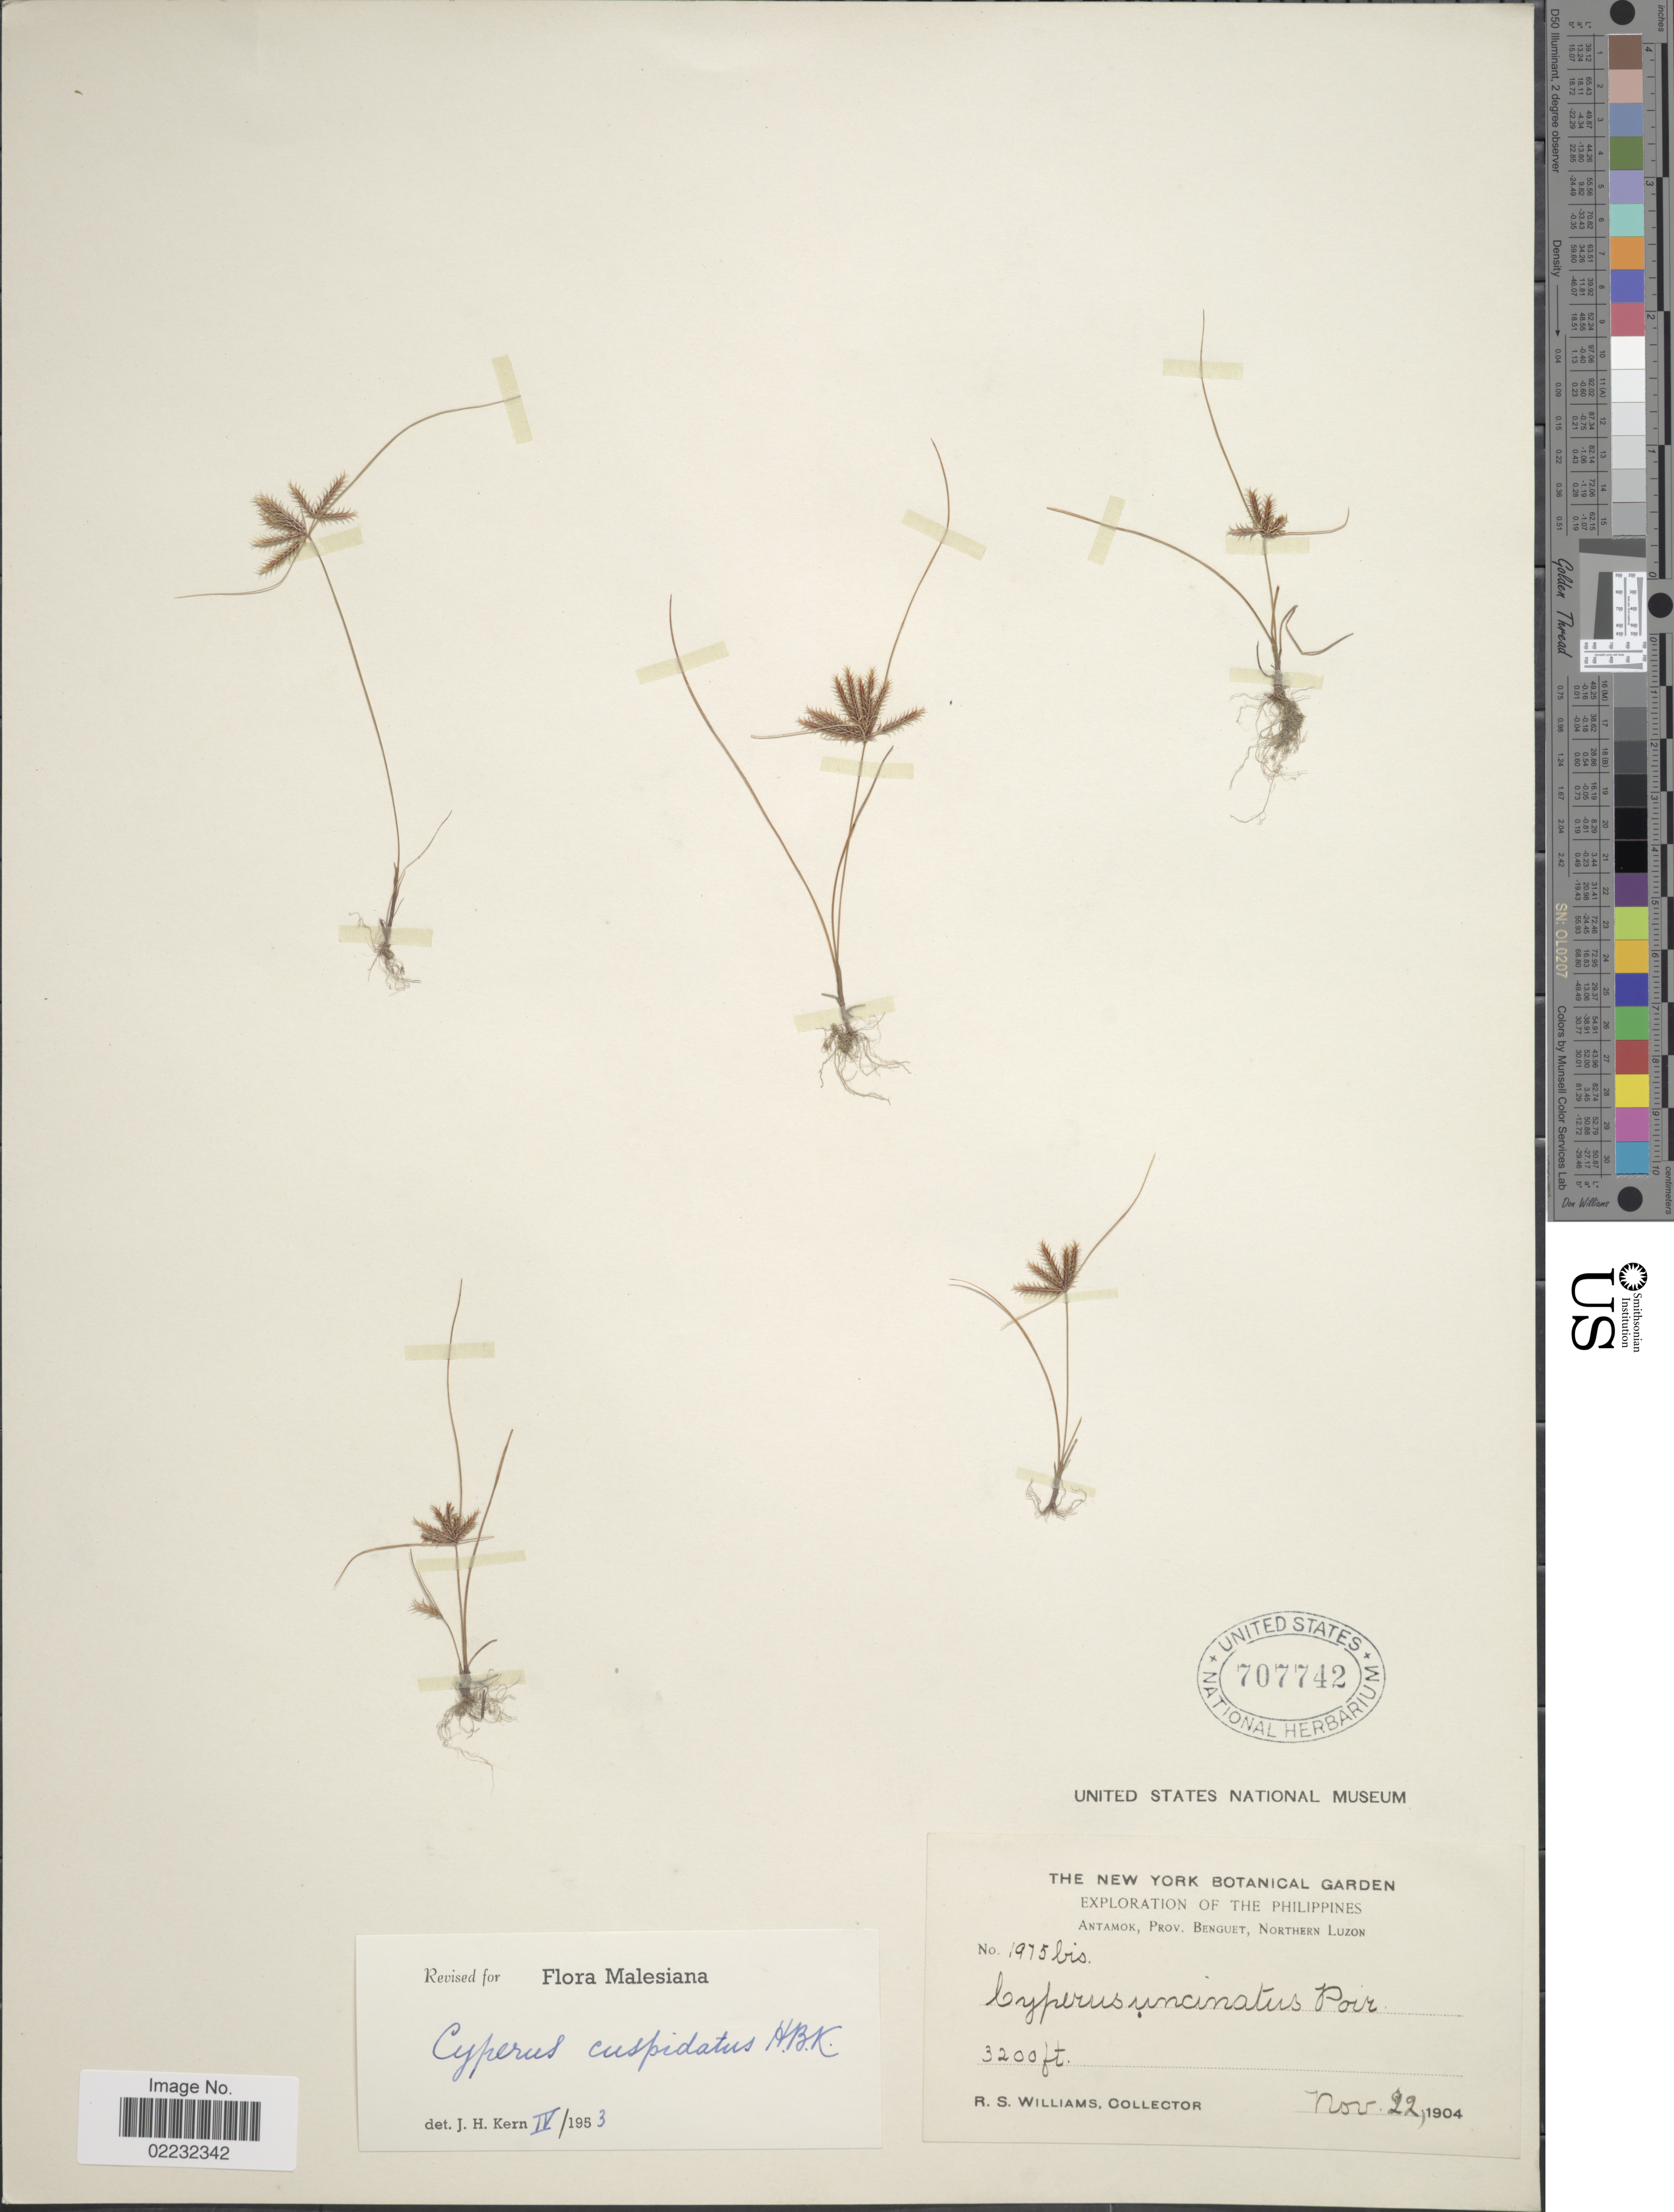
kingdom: Plantae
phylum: Tracheophyta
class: Liliopsida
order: Poales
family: Cyperaceae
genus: Cyperus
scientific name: Cyperus cuspidatus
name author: Kunth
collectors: R. S. Williams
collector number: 1975 bis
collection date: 1904-11-22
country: Philippines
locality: Antamok, Prov. Benguet, Northern Luzon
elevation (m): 975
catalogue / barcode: US 707742